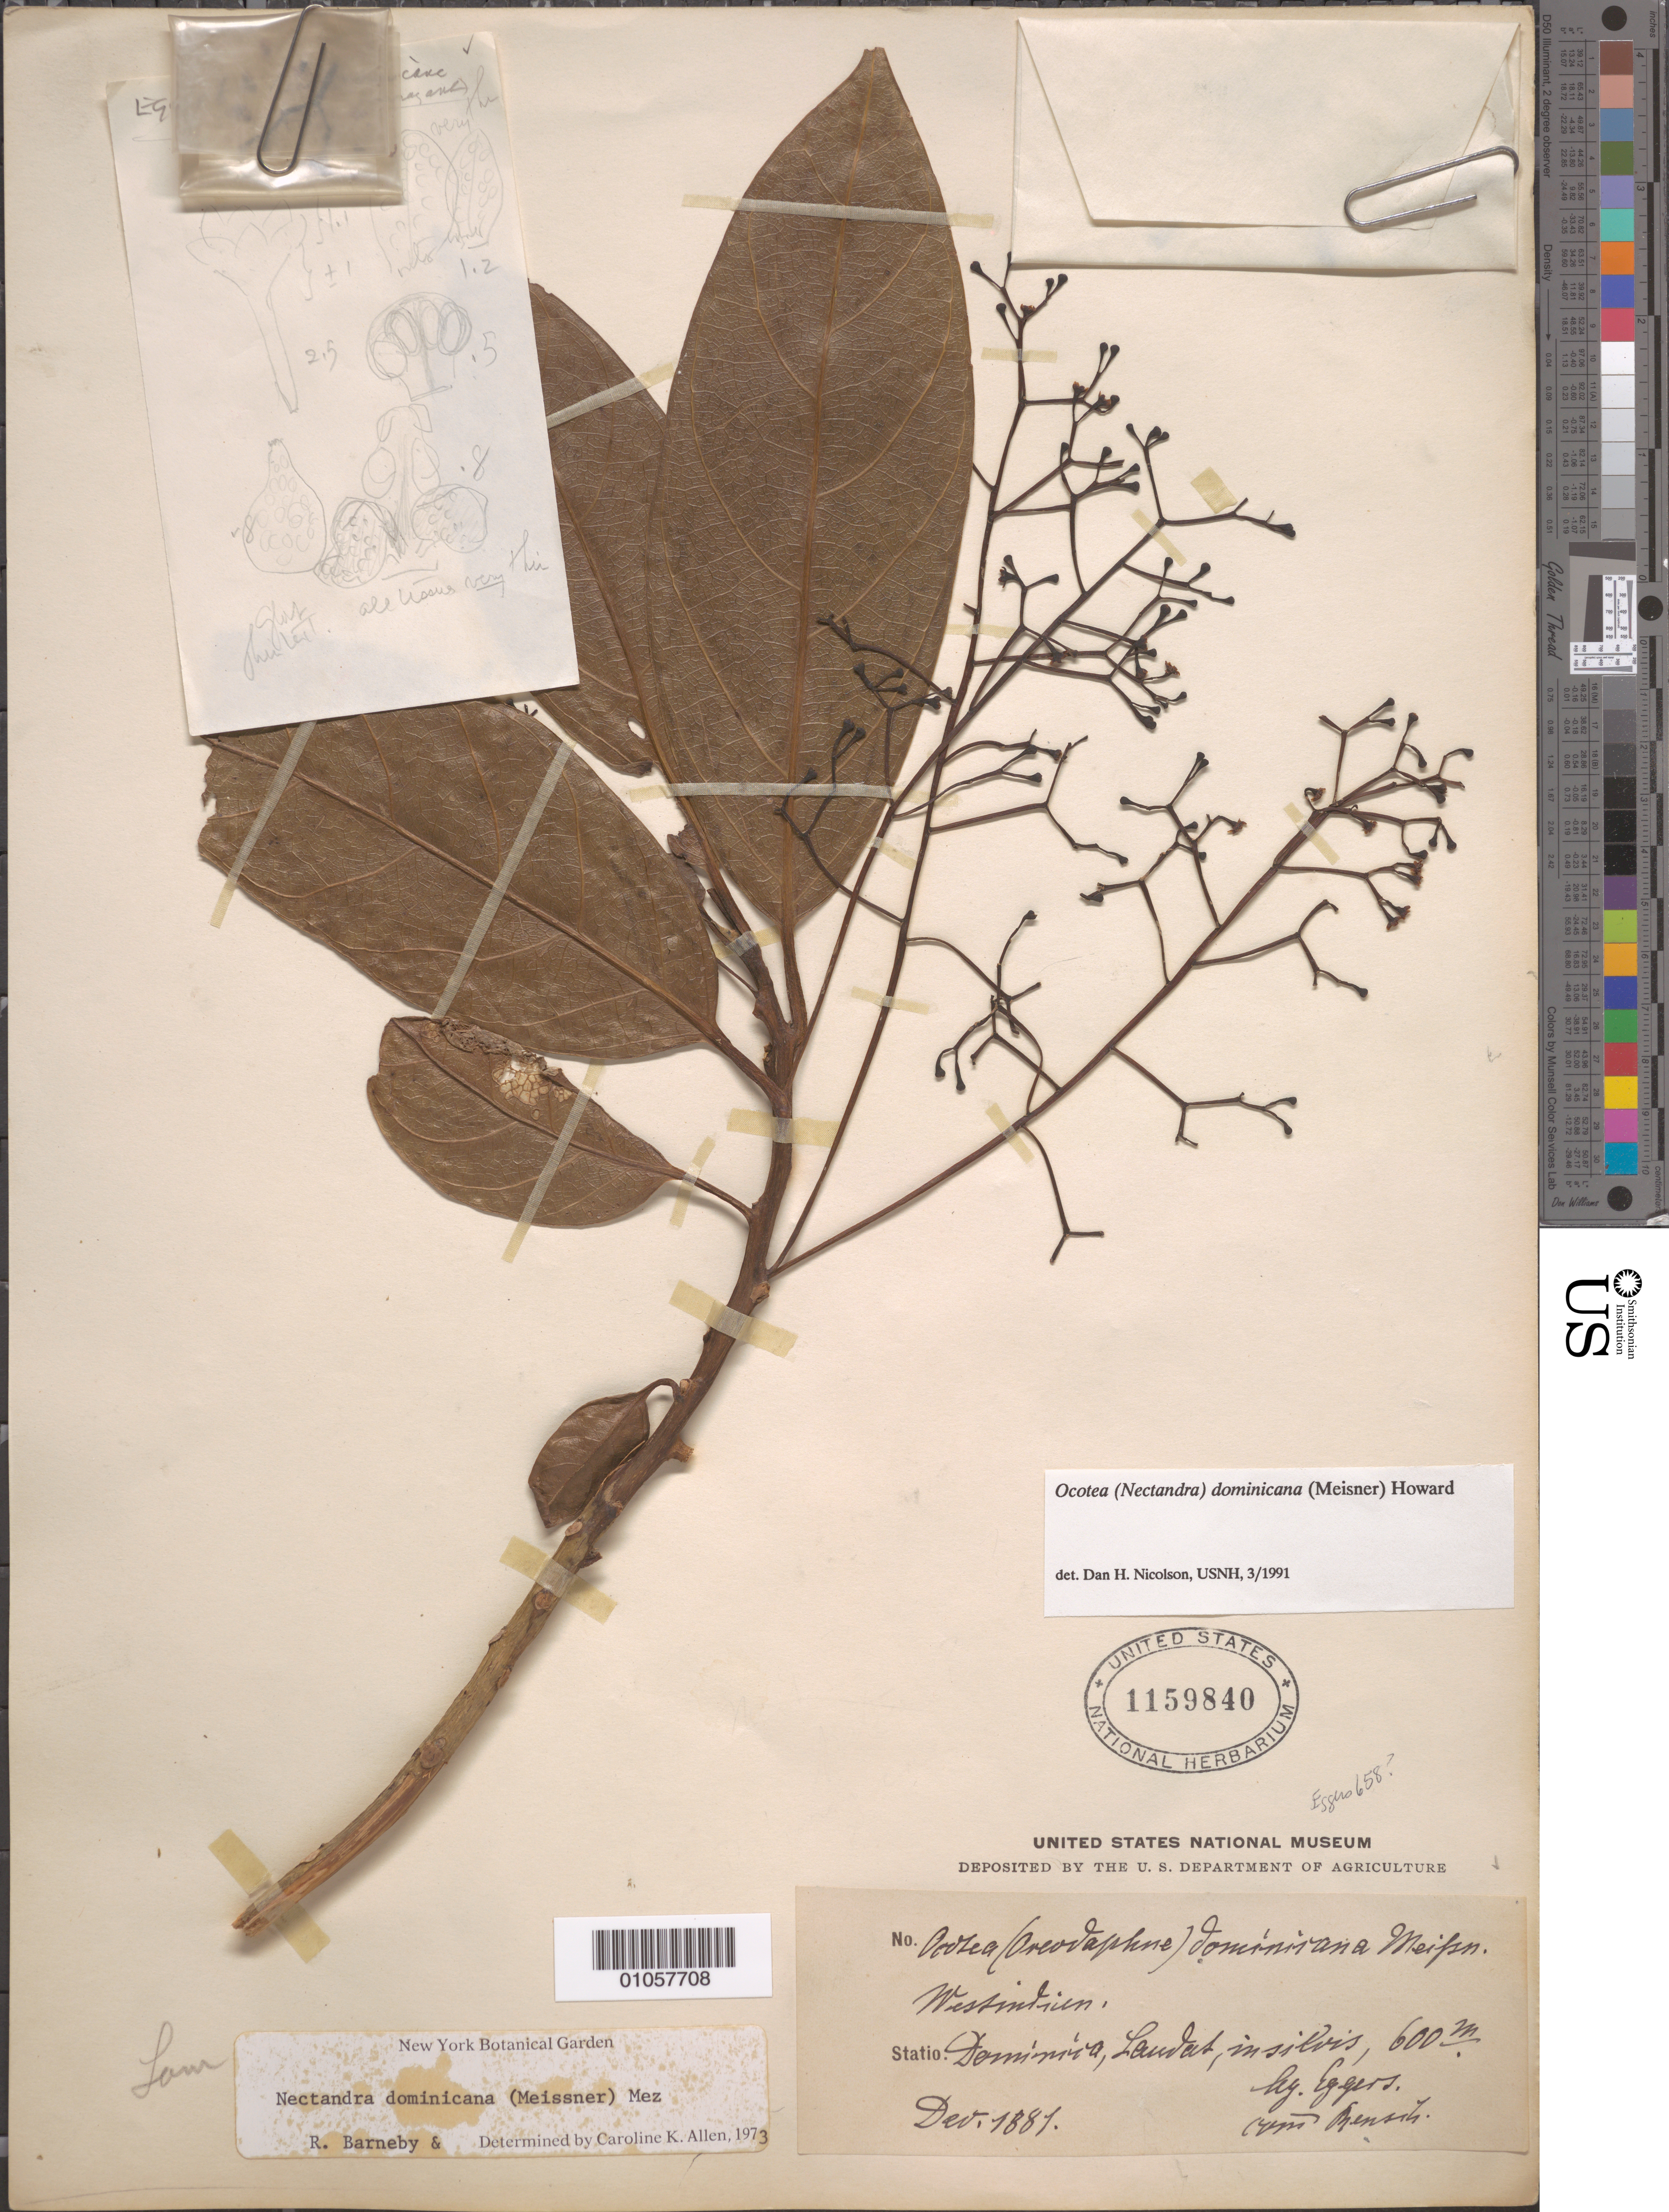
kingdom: Plantae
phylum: Tracheophyta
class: Magnoliopsida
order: Laurales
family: Lauraceae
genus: Ocotea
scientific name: Ocotea dominicana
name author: (Meisn.) R.A. Howard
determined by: Nicolson, Dan H.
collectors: H. F. A. von Eggers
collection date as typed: Dec 1881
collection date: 1881-12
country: Dominica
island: Dominica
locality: Laudat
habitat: In sylvis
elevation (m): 600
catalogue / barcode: US 1159840